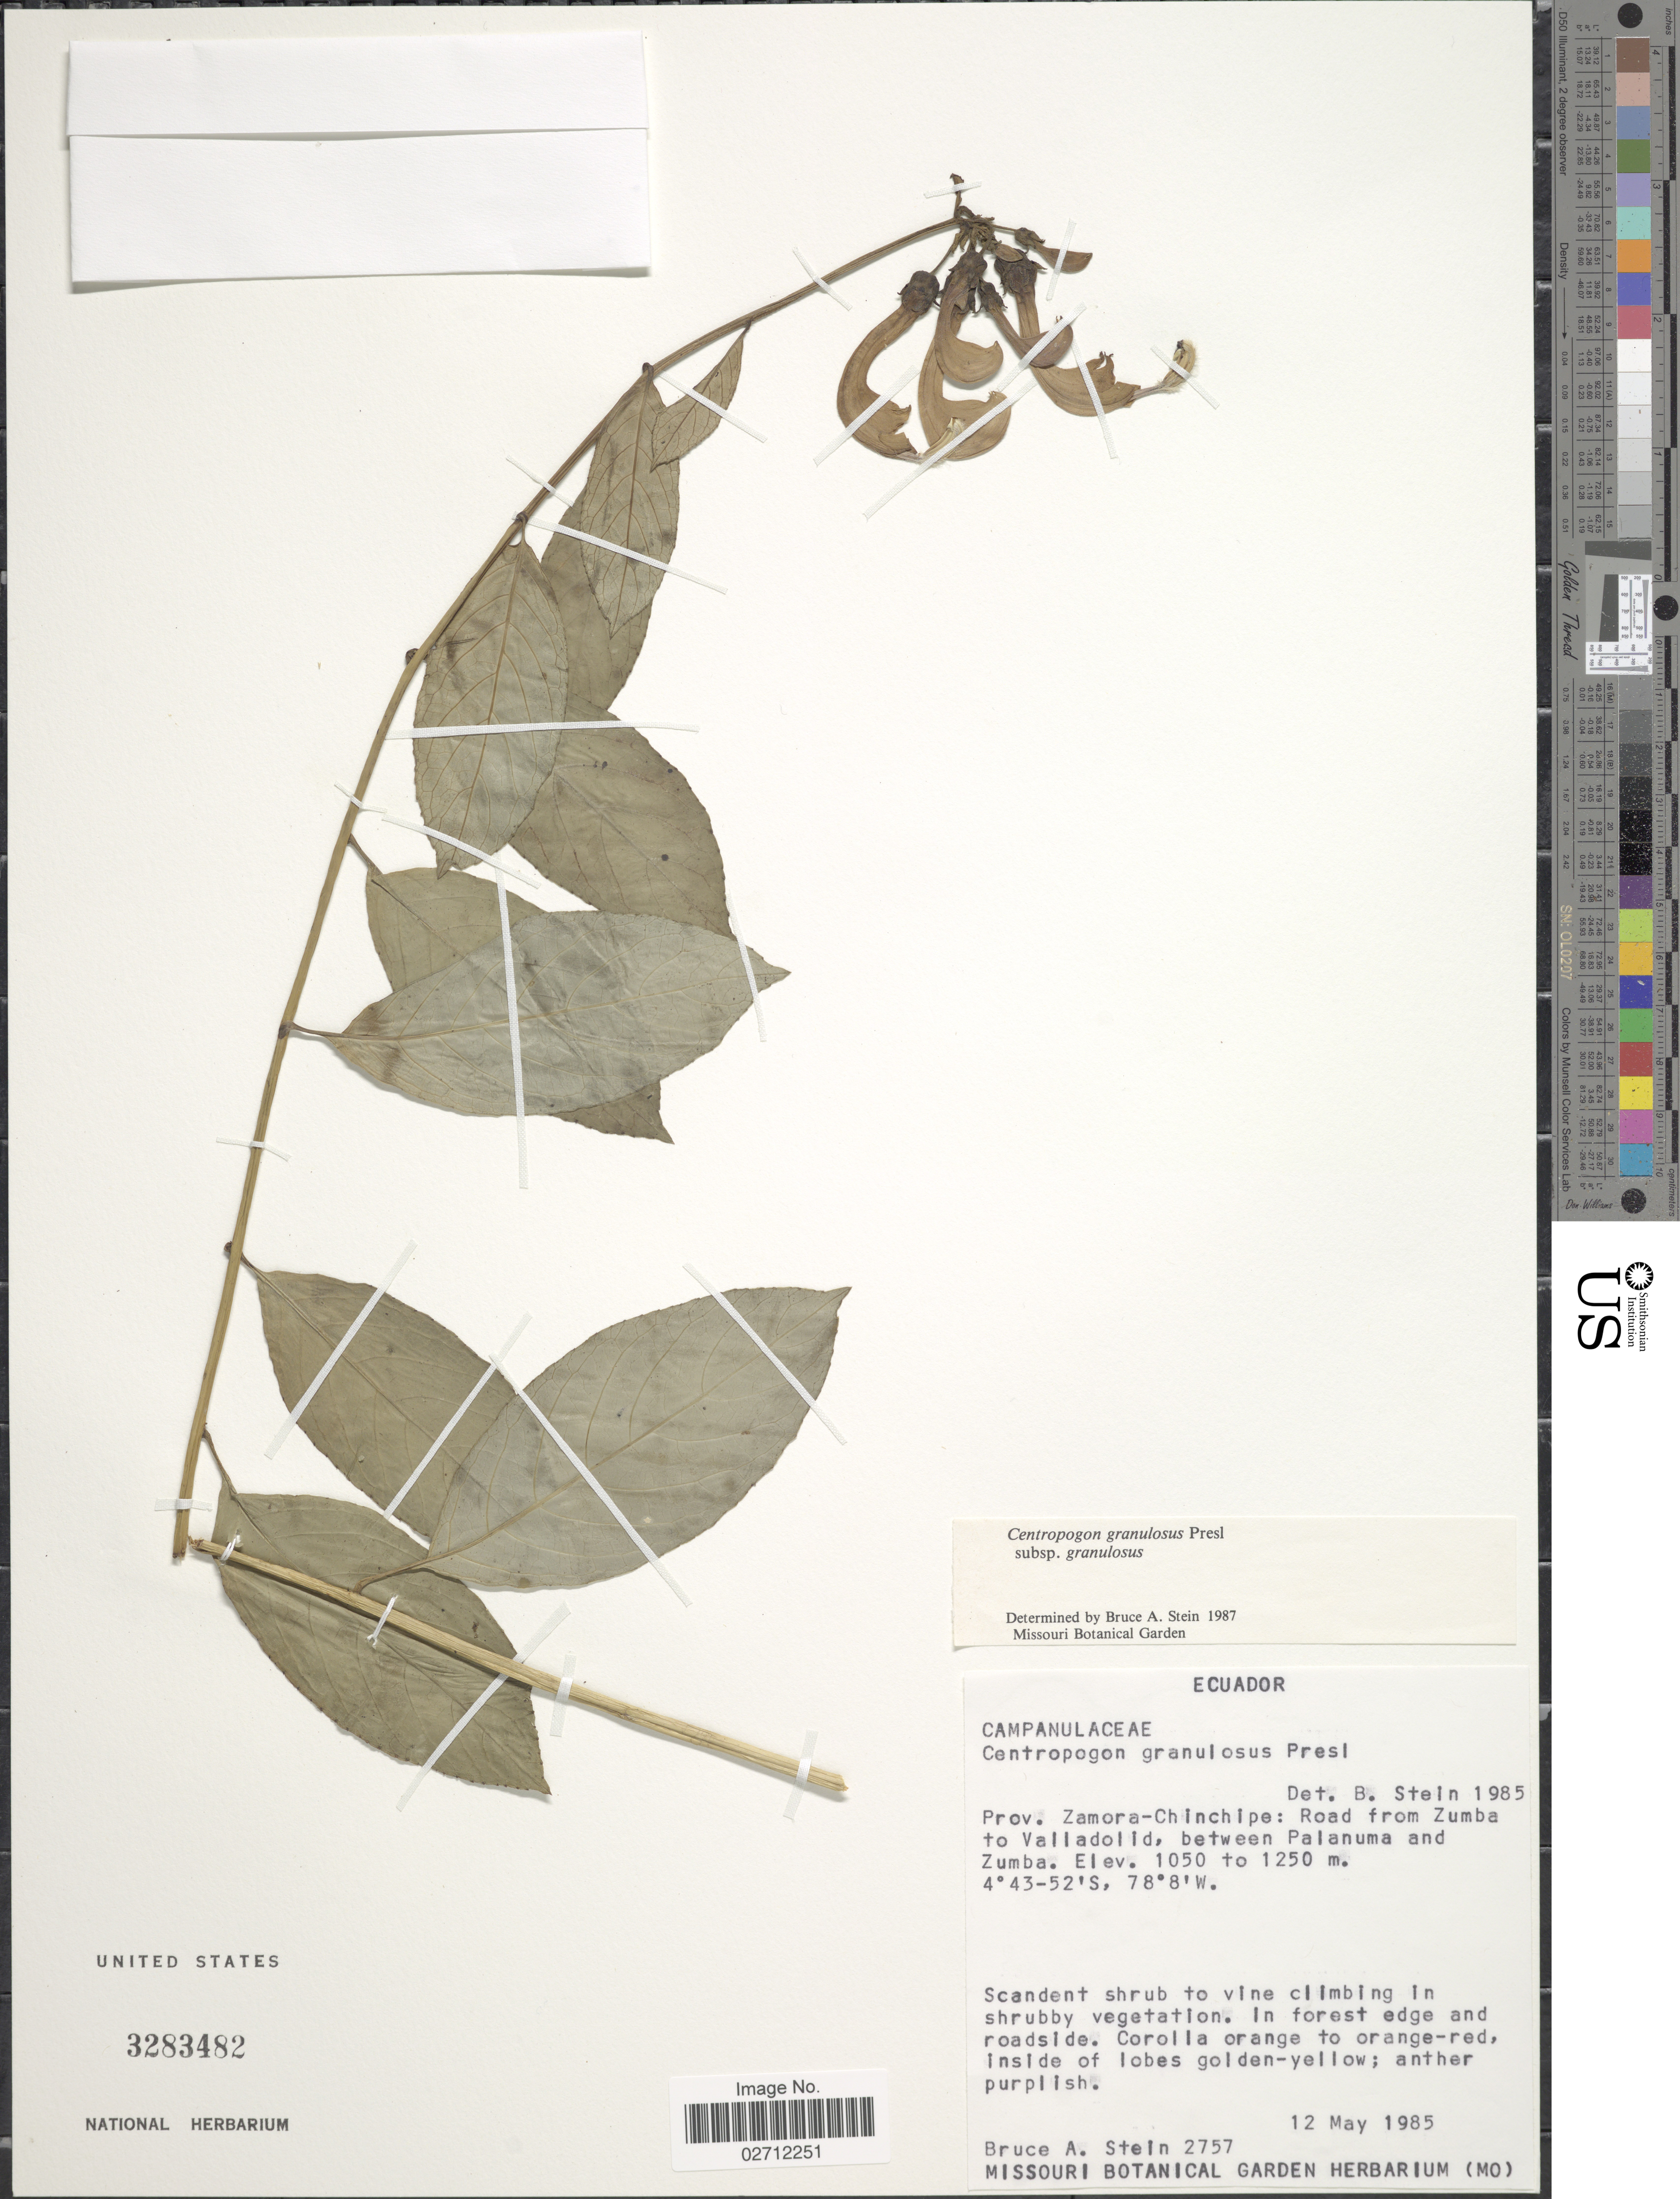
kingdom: Plantae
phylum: Tracheophyta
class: Magnoliopsida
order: Asterales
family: Campanulaceae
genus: Centropogon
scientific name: Centropogon granulosus subsp. granulosus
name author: C. Presl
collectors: B. A. Stein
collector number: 2757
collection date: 1985-05-12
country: Ecuador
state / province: Zamora-Chinchipe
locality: Road from Zumba to Valladolid, between Palanuma and Zumba, in forest edge and roadside.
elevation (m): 1050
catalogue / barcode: US 3283482